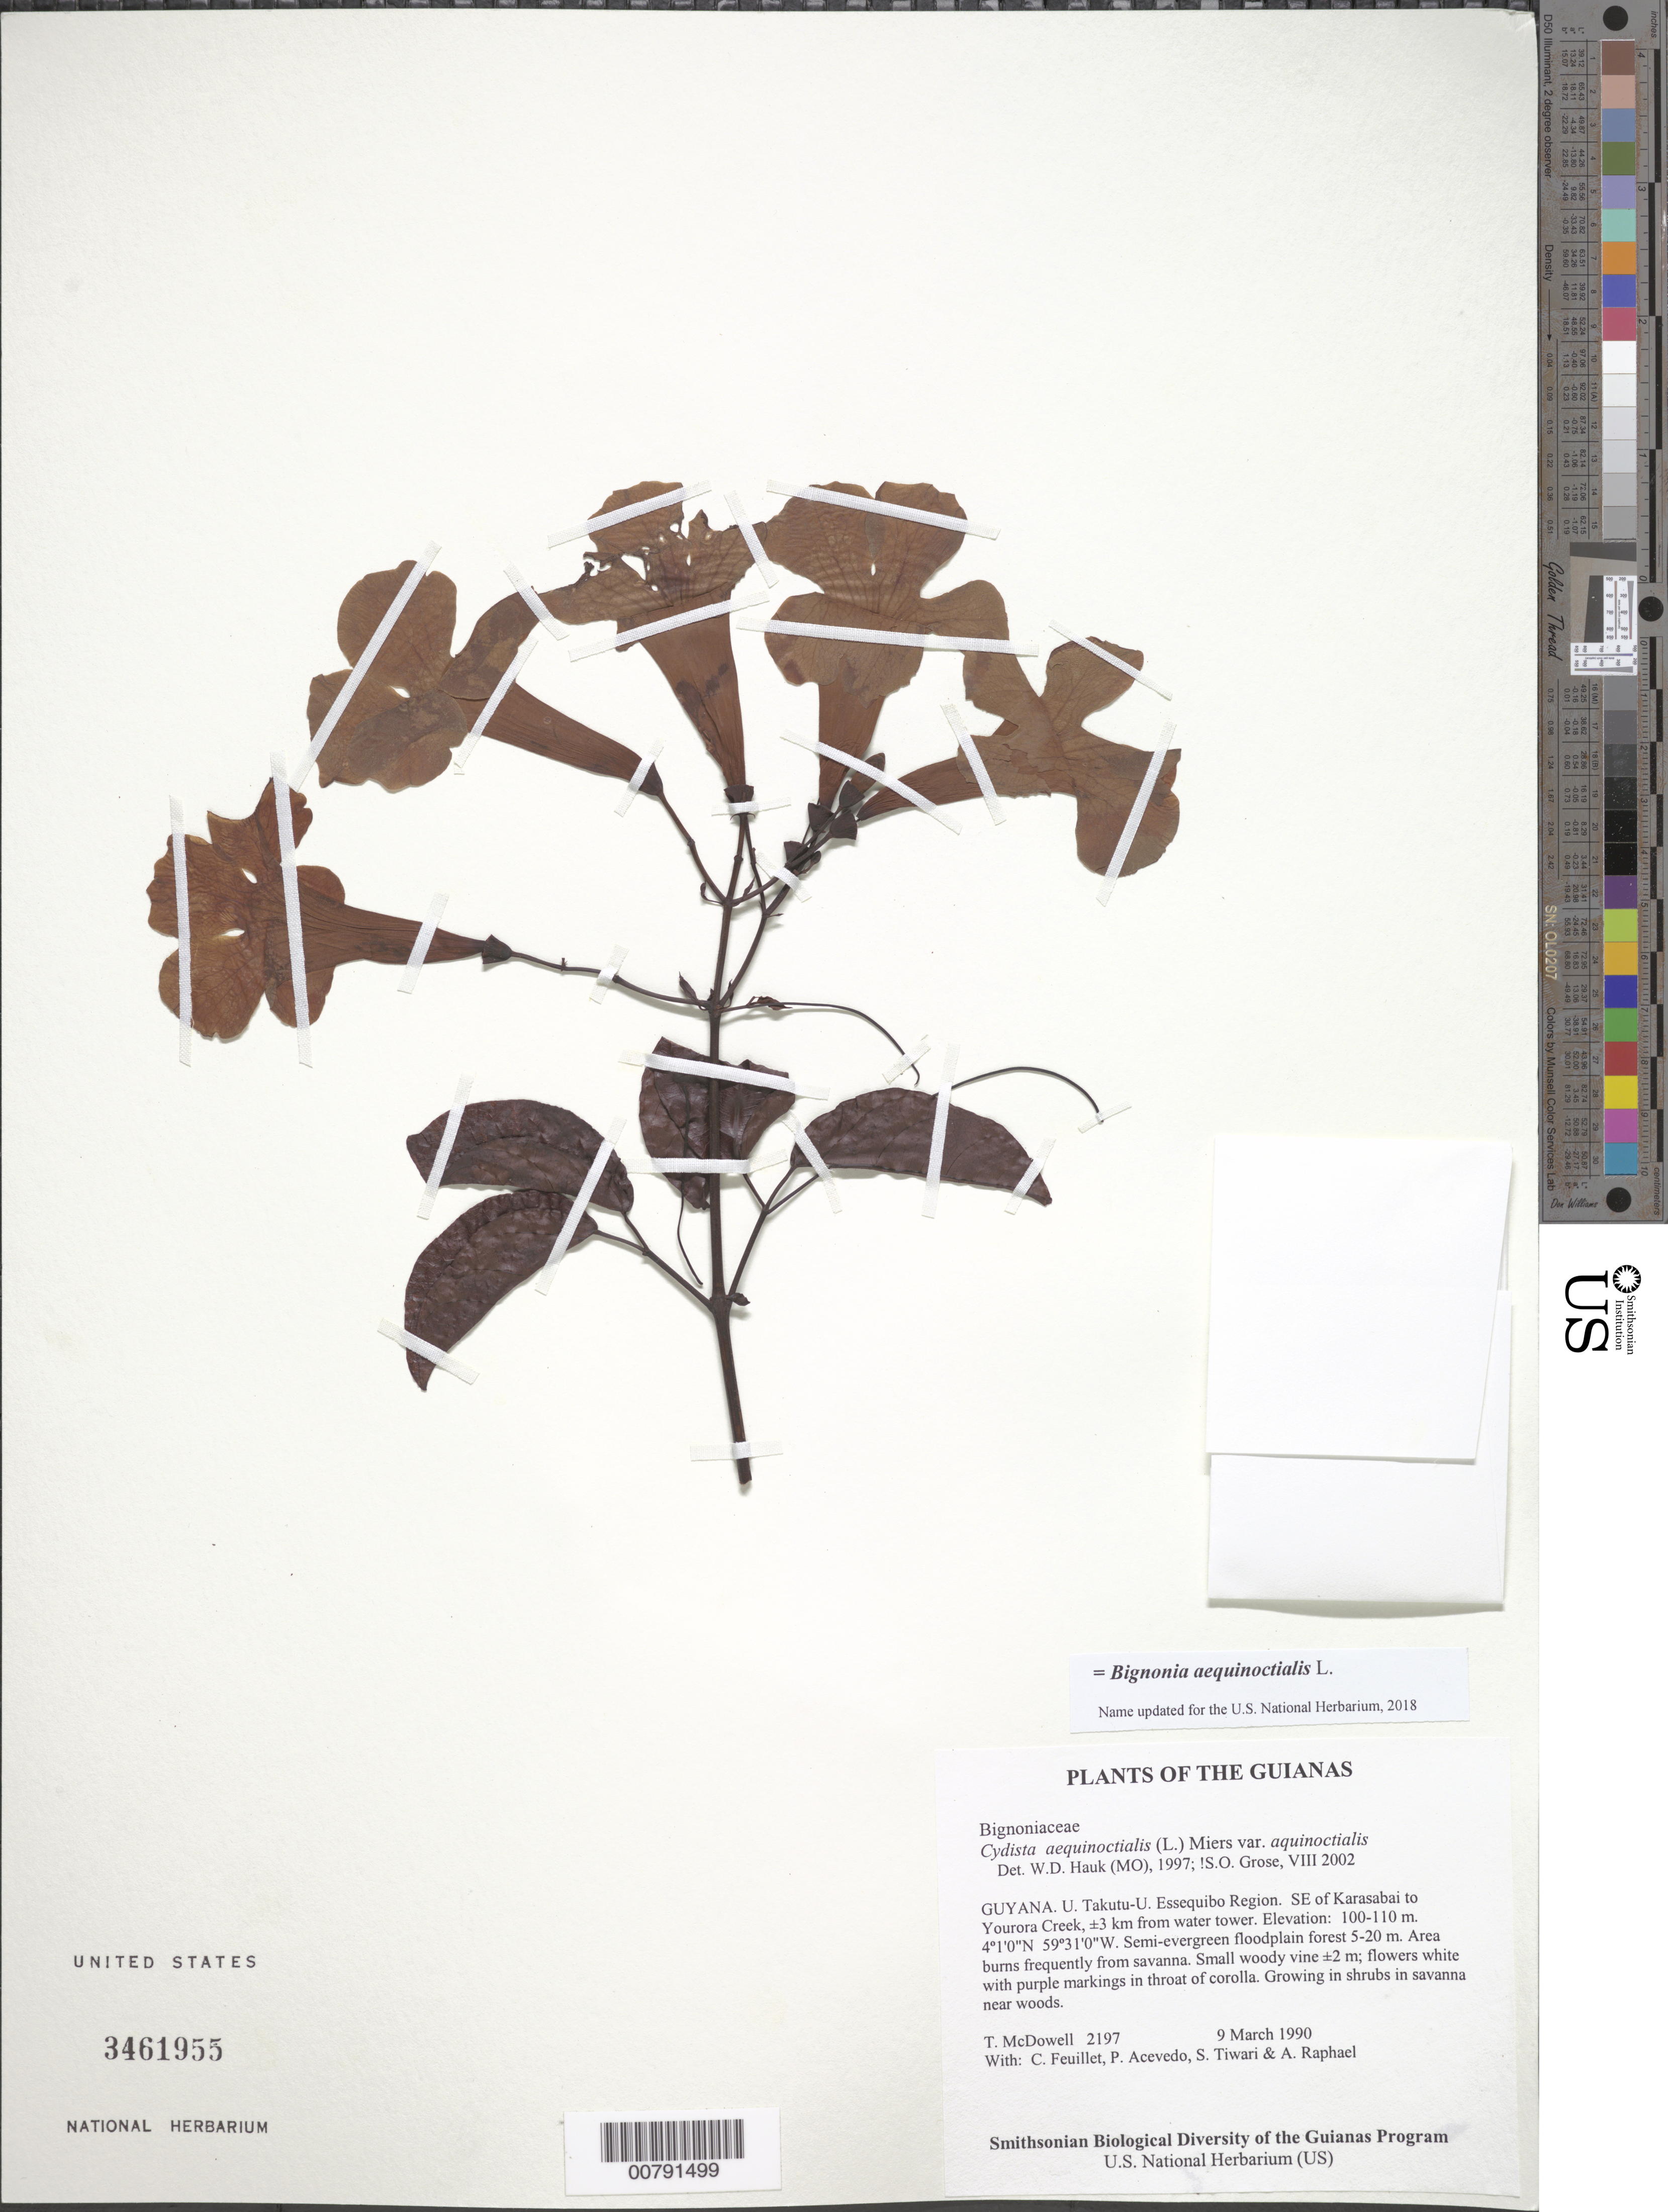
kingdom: Plantae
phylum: Tracheophyta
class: Magnoliopsida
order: Lamiales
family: Bignoniaceae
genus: Bignonia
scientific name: Bignonia aequinoctialis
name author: L.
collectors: T. McDowell, C. Feuillet, P. Acevedo-Rodr., S. Tiwari & A. Raphael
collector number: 2197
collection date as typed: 9 March 1990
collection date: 1990-03-09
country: Guyana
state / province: U. Takutu-U. Essequibo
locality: SE of Karasabai to Yourora Creek, ±3 km from water tower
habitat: Semi-evergreen floodplain forest 5-20 m. Area burns frequently from savanna and nearby gardens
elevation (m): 100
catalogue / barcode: US 3461955